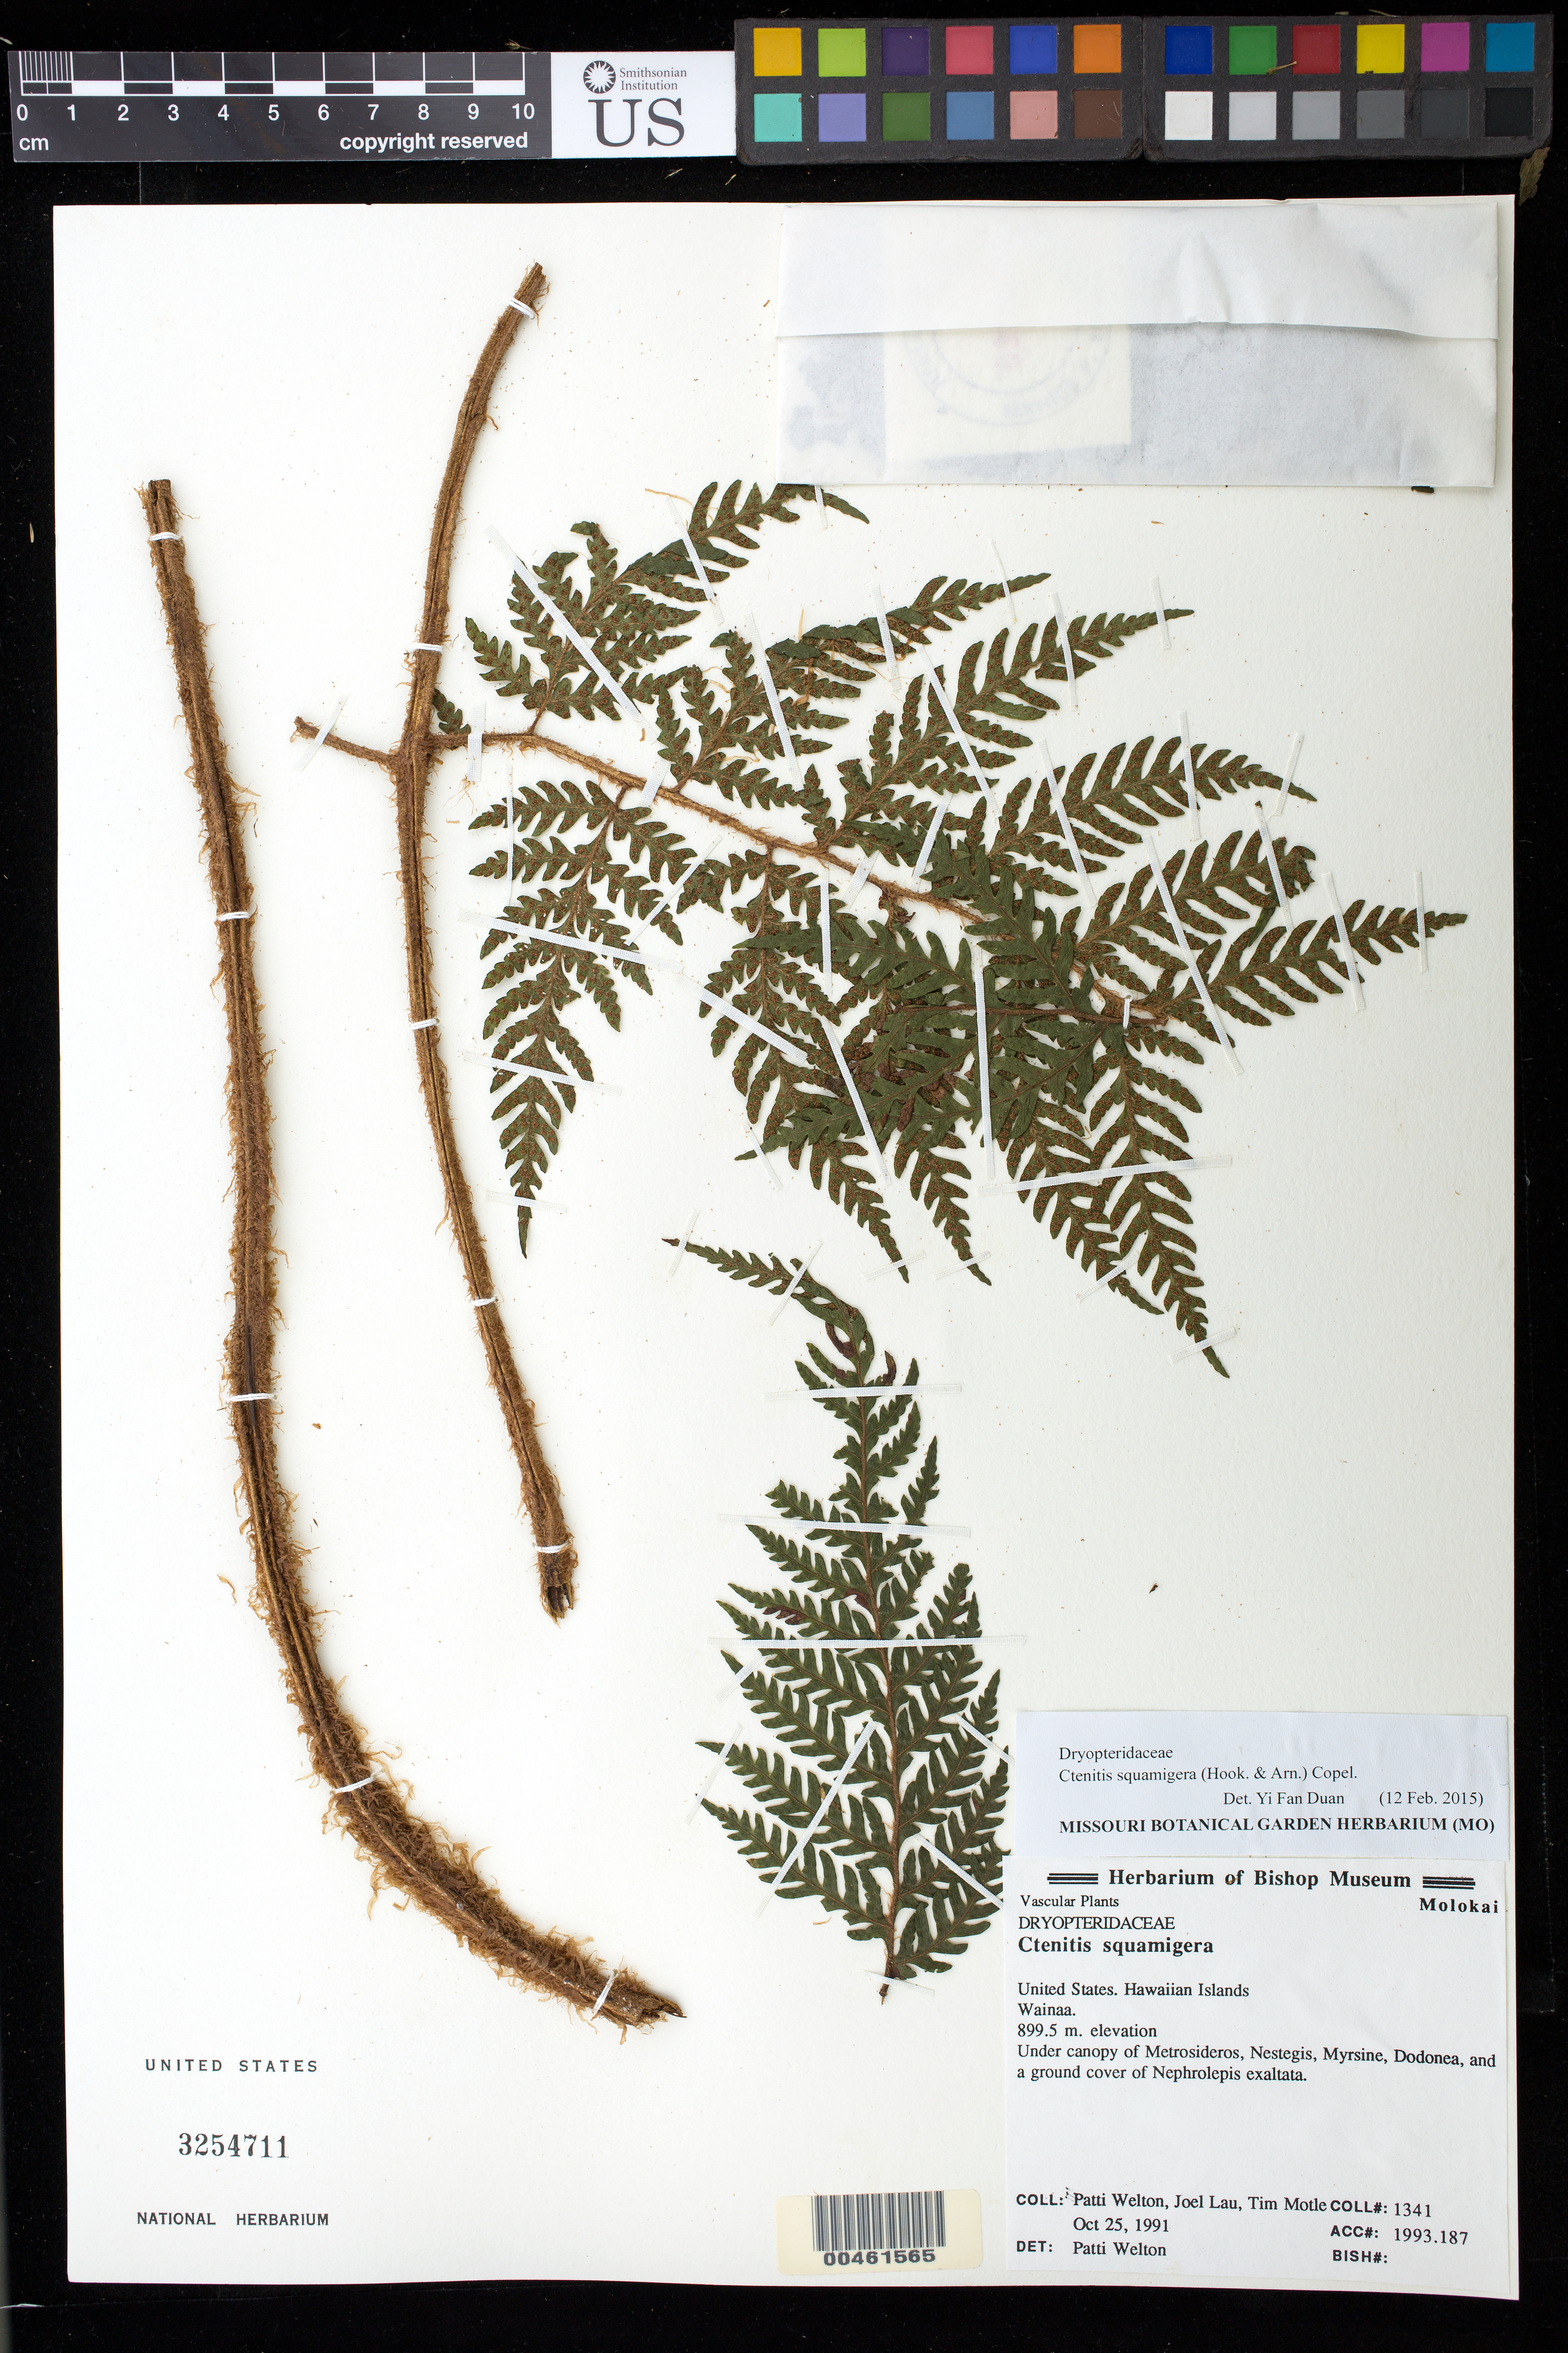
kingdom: Plantae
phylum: Tracheophyta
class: Polypodiopsida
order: Polypodiales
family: Dryopteridaceae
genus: Ctenitis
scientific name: Ctenitis squamigera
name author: (Hook. & Arn.) Copel.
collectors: P. Welton, J. Lau & T. Motle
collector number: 1341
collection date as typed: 25 Oct 1991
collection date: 1991-10-25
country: United States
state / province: Hawaii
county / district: Maui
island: Moloka'i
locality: Wainaa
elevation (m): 899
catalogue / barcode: US 3254711